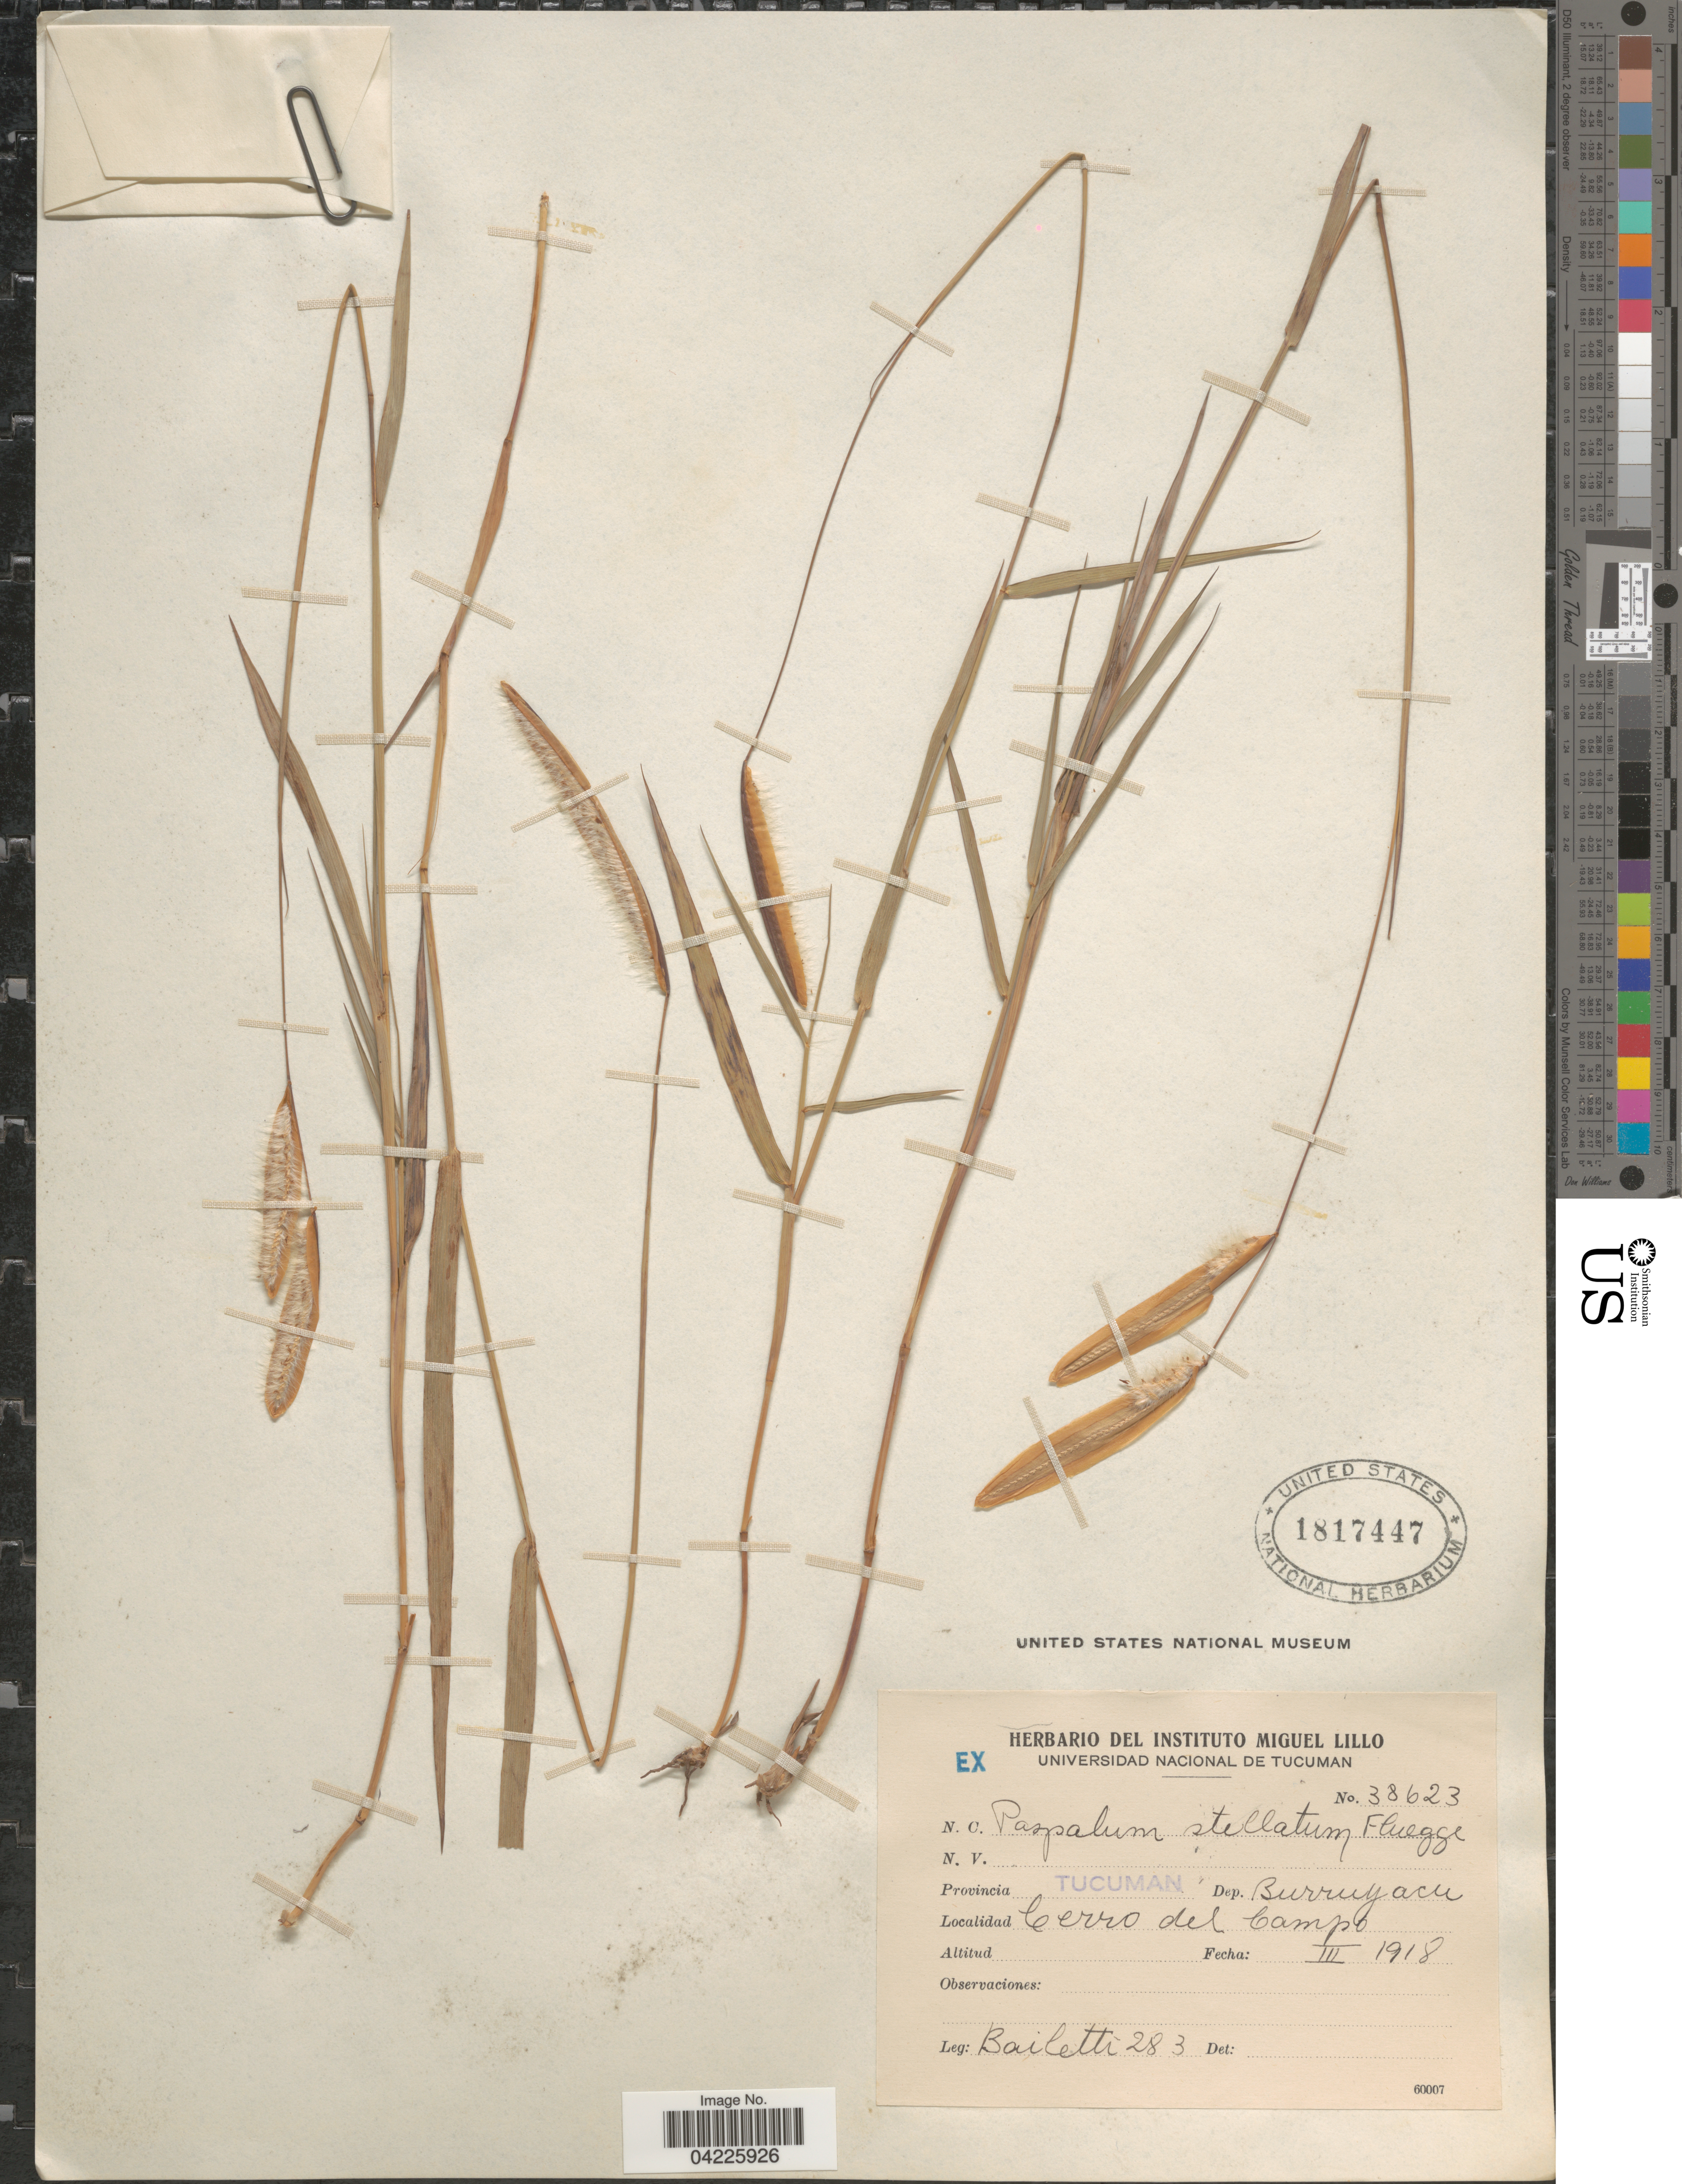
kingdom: Plantae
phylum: Tracheophyta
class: Liliopsida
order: Poales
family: Poaceae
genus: Paspalum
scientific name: Paspalum stellatum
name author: Humb. & Bonpl. ex Flüggé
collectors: Bailetti, --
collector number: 283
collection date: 1918-03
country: Argentina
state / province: Tucuman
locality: Dep. Burruyacu. Cerro del Campo.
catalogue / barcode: US 1817447